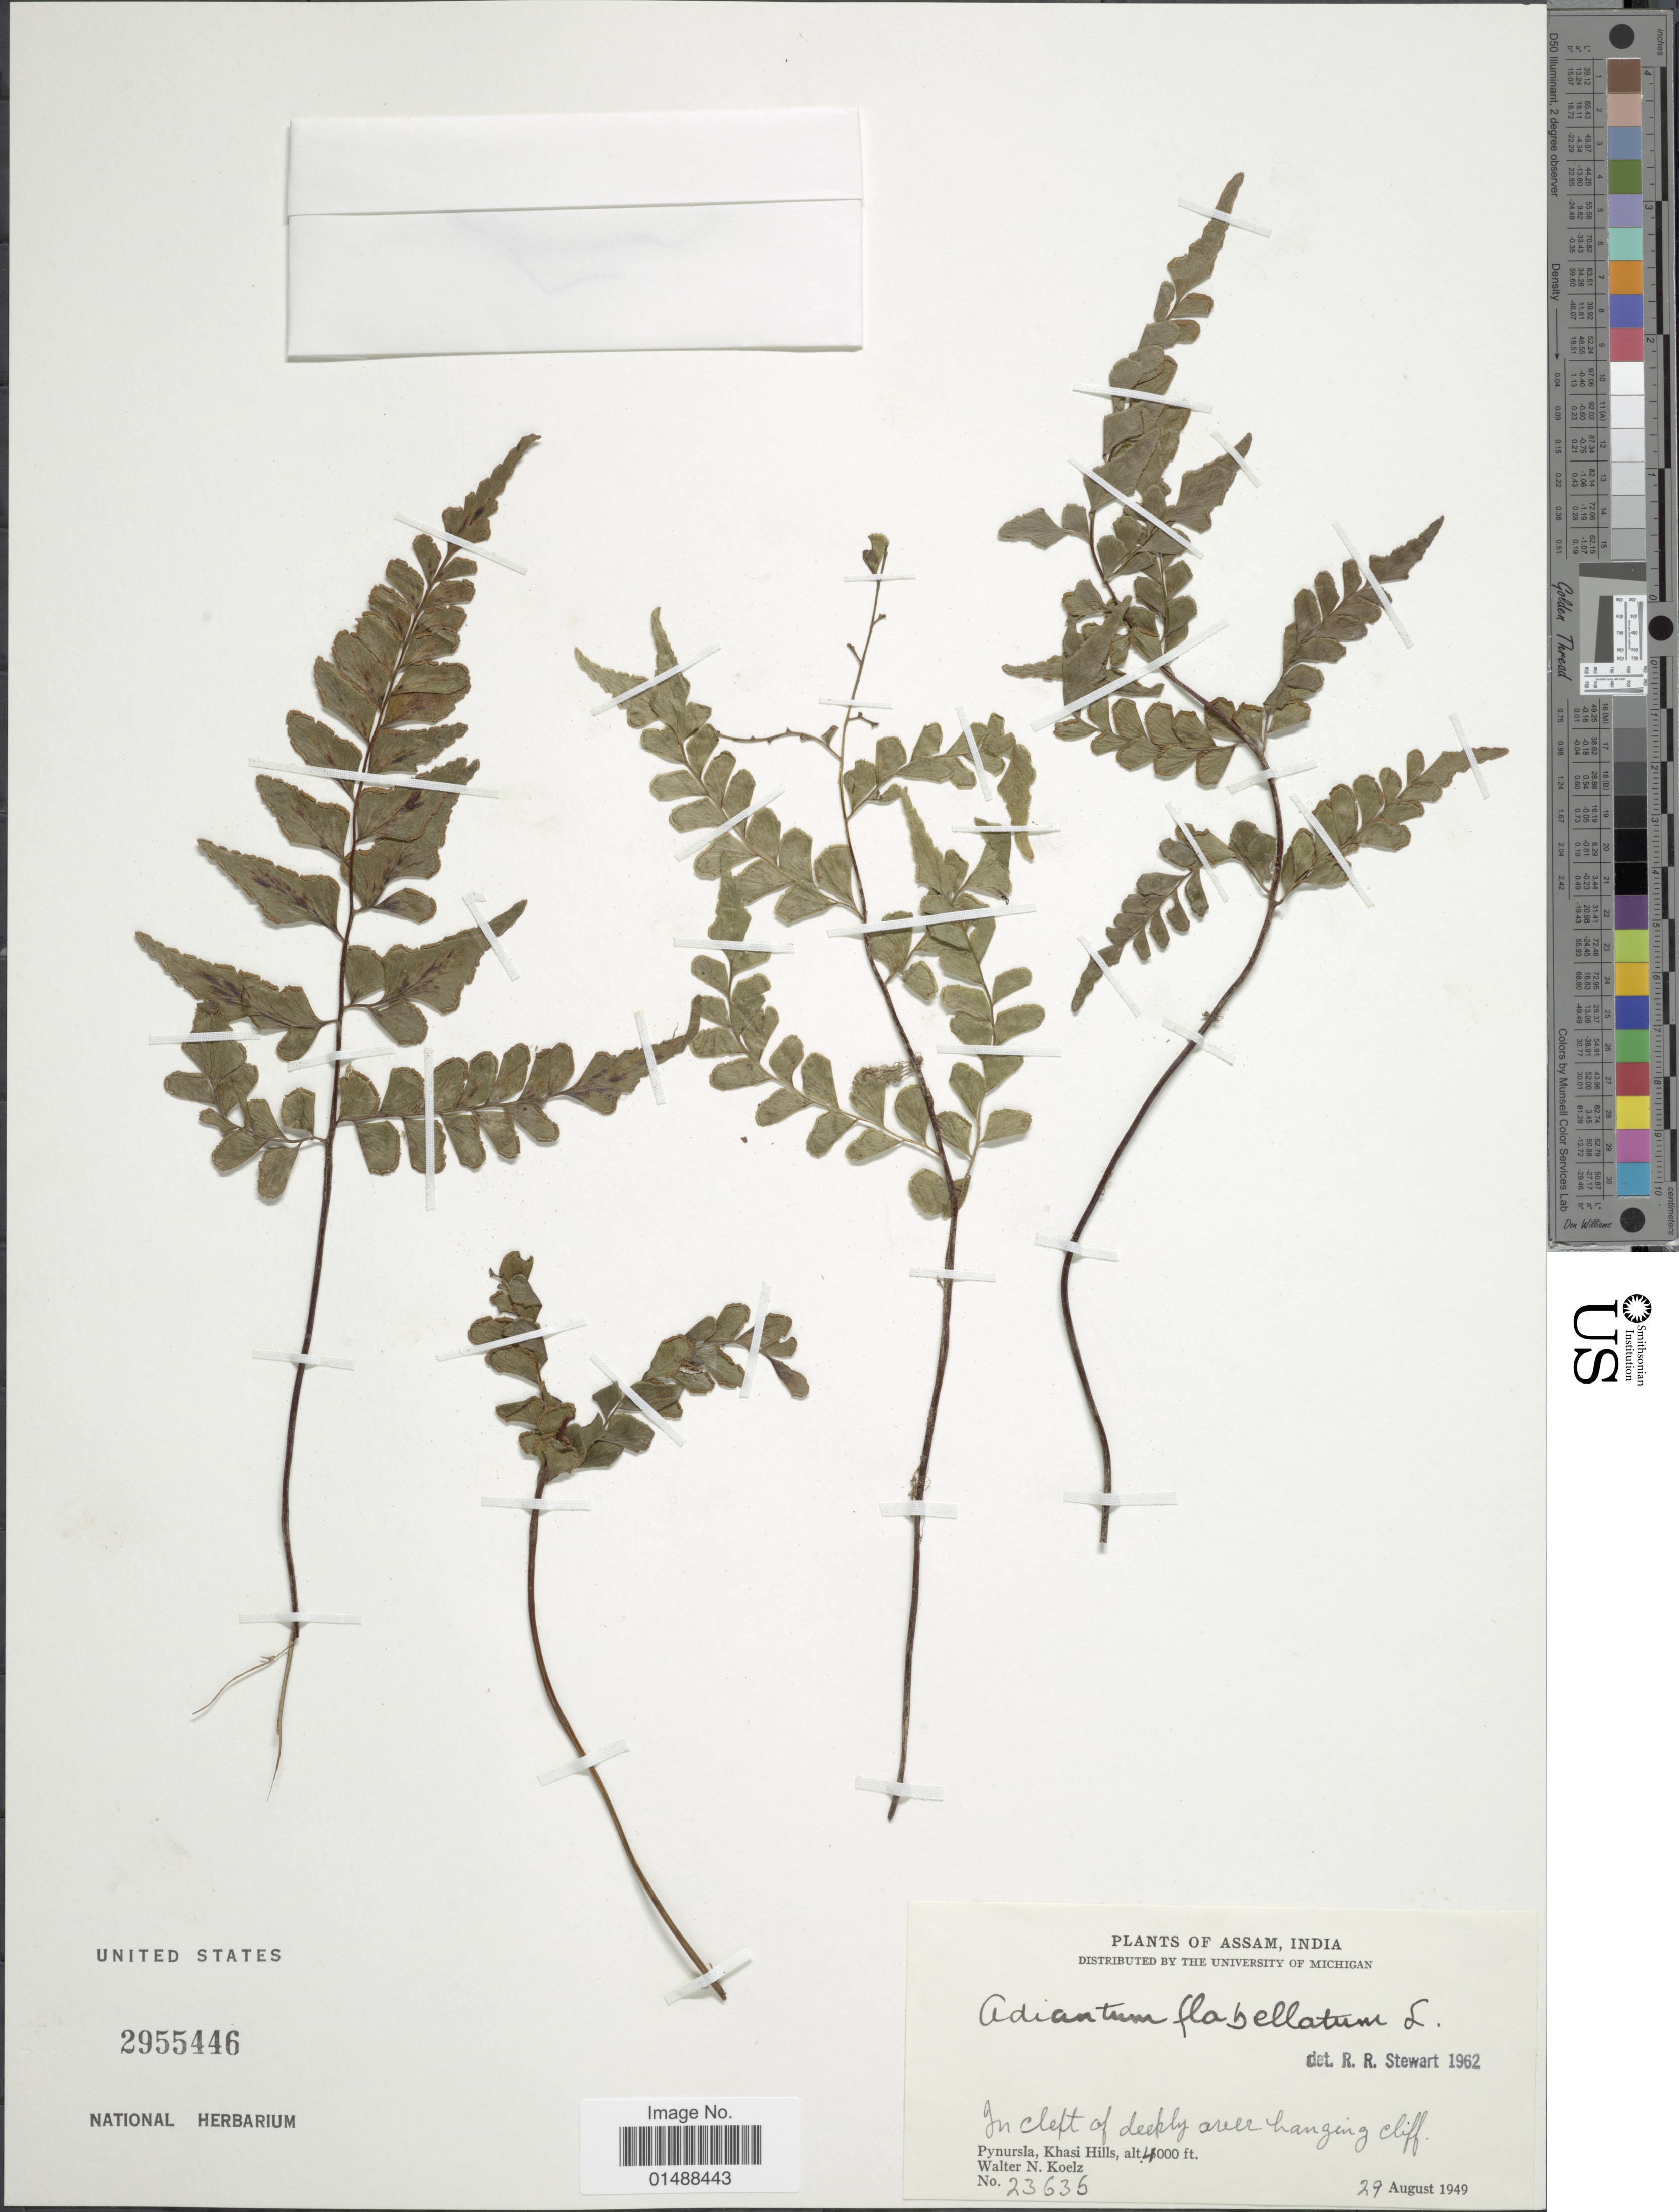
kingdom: Plantae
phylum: Tracheophyta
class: Polypodiopsida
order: Polypodiales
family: Pteridaceae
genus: Adiantum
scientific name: Adiantum flabellulatum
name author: L.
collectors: W. N. Koelz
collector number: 23636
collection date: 1949-08-29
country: India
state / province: Meghalaya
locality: Assam, India, Pynursla, Khasi Hills.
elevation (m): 1219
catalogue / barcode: US 2955446